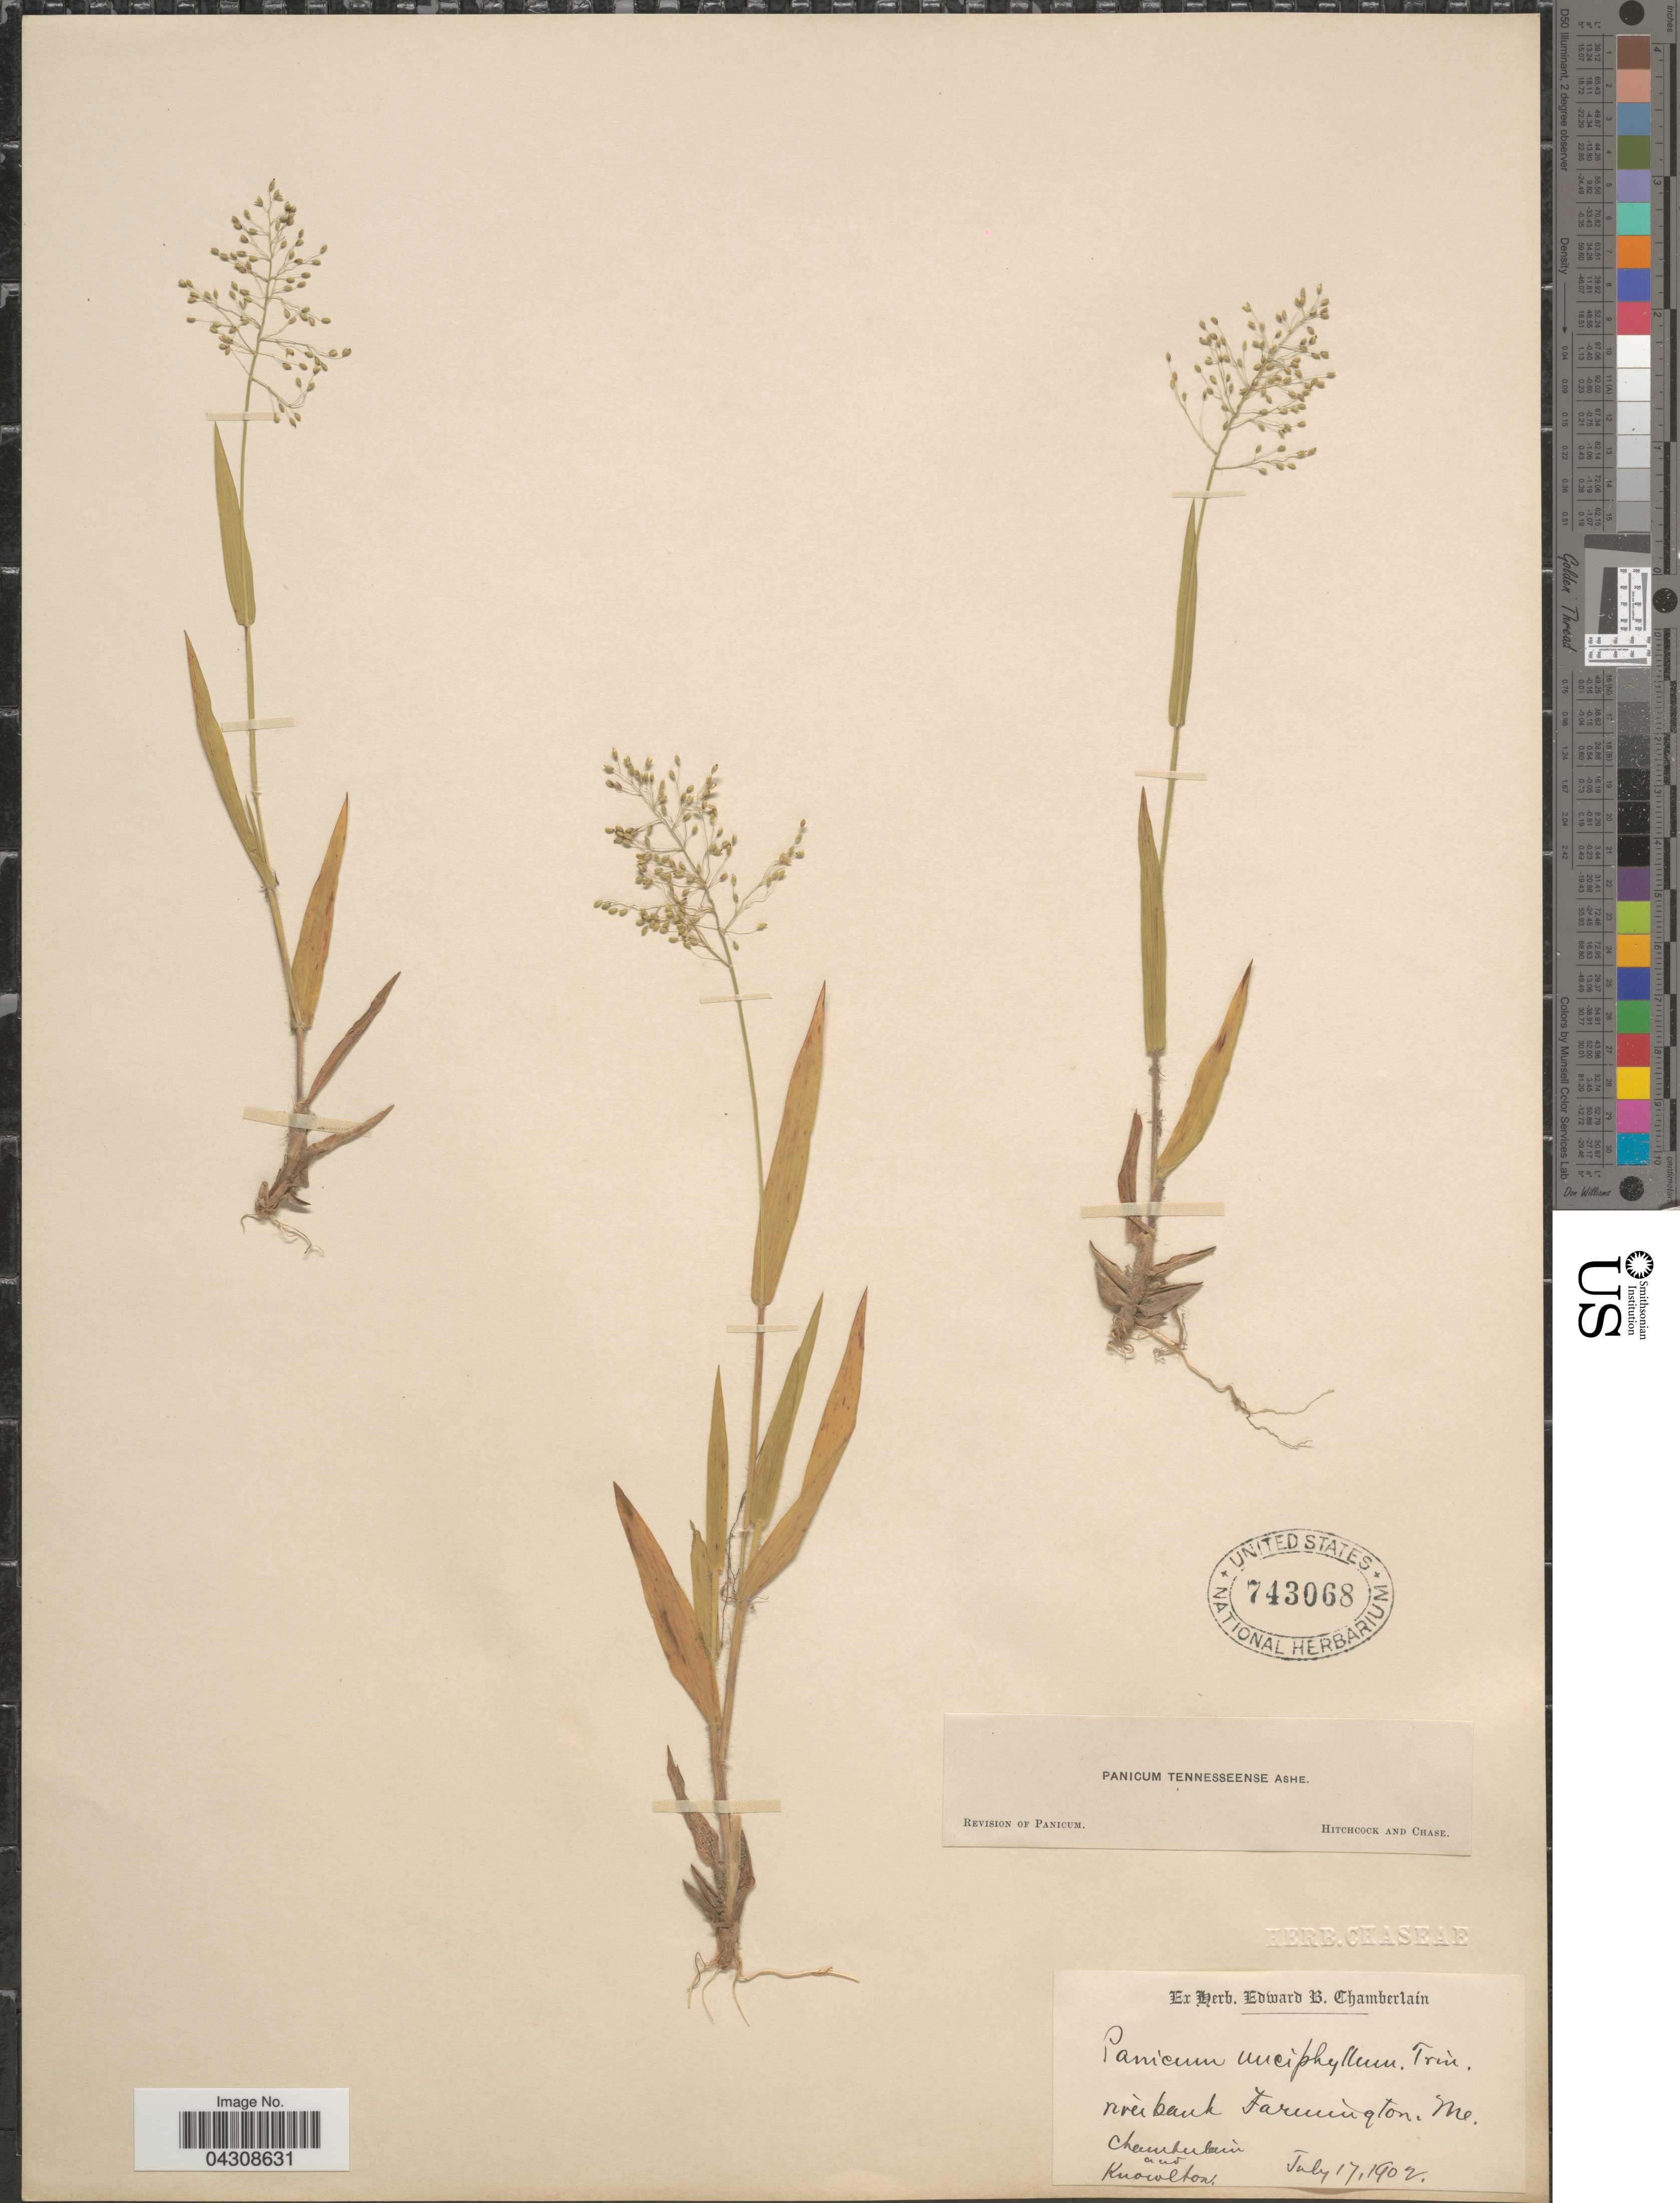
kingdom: Plantae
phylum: Tracheophyta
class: Liliopsida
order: Poales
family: Poaceae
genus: Dichanthelium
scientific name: Dichanthelium acuminatum var. acuminatum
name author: (Sw.) Gould & C.A. Clark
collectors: -. Chamberlain & -. Knowlton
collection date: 1902-07-17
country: United States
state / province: Maine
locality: Riverbank Farmington.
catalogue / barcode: US 743068